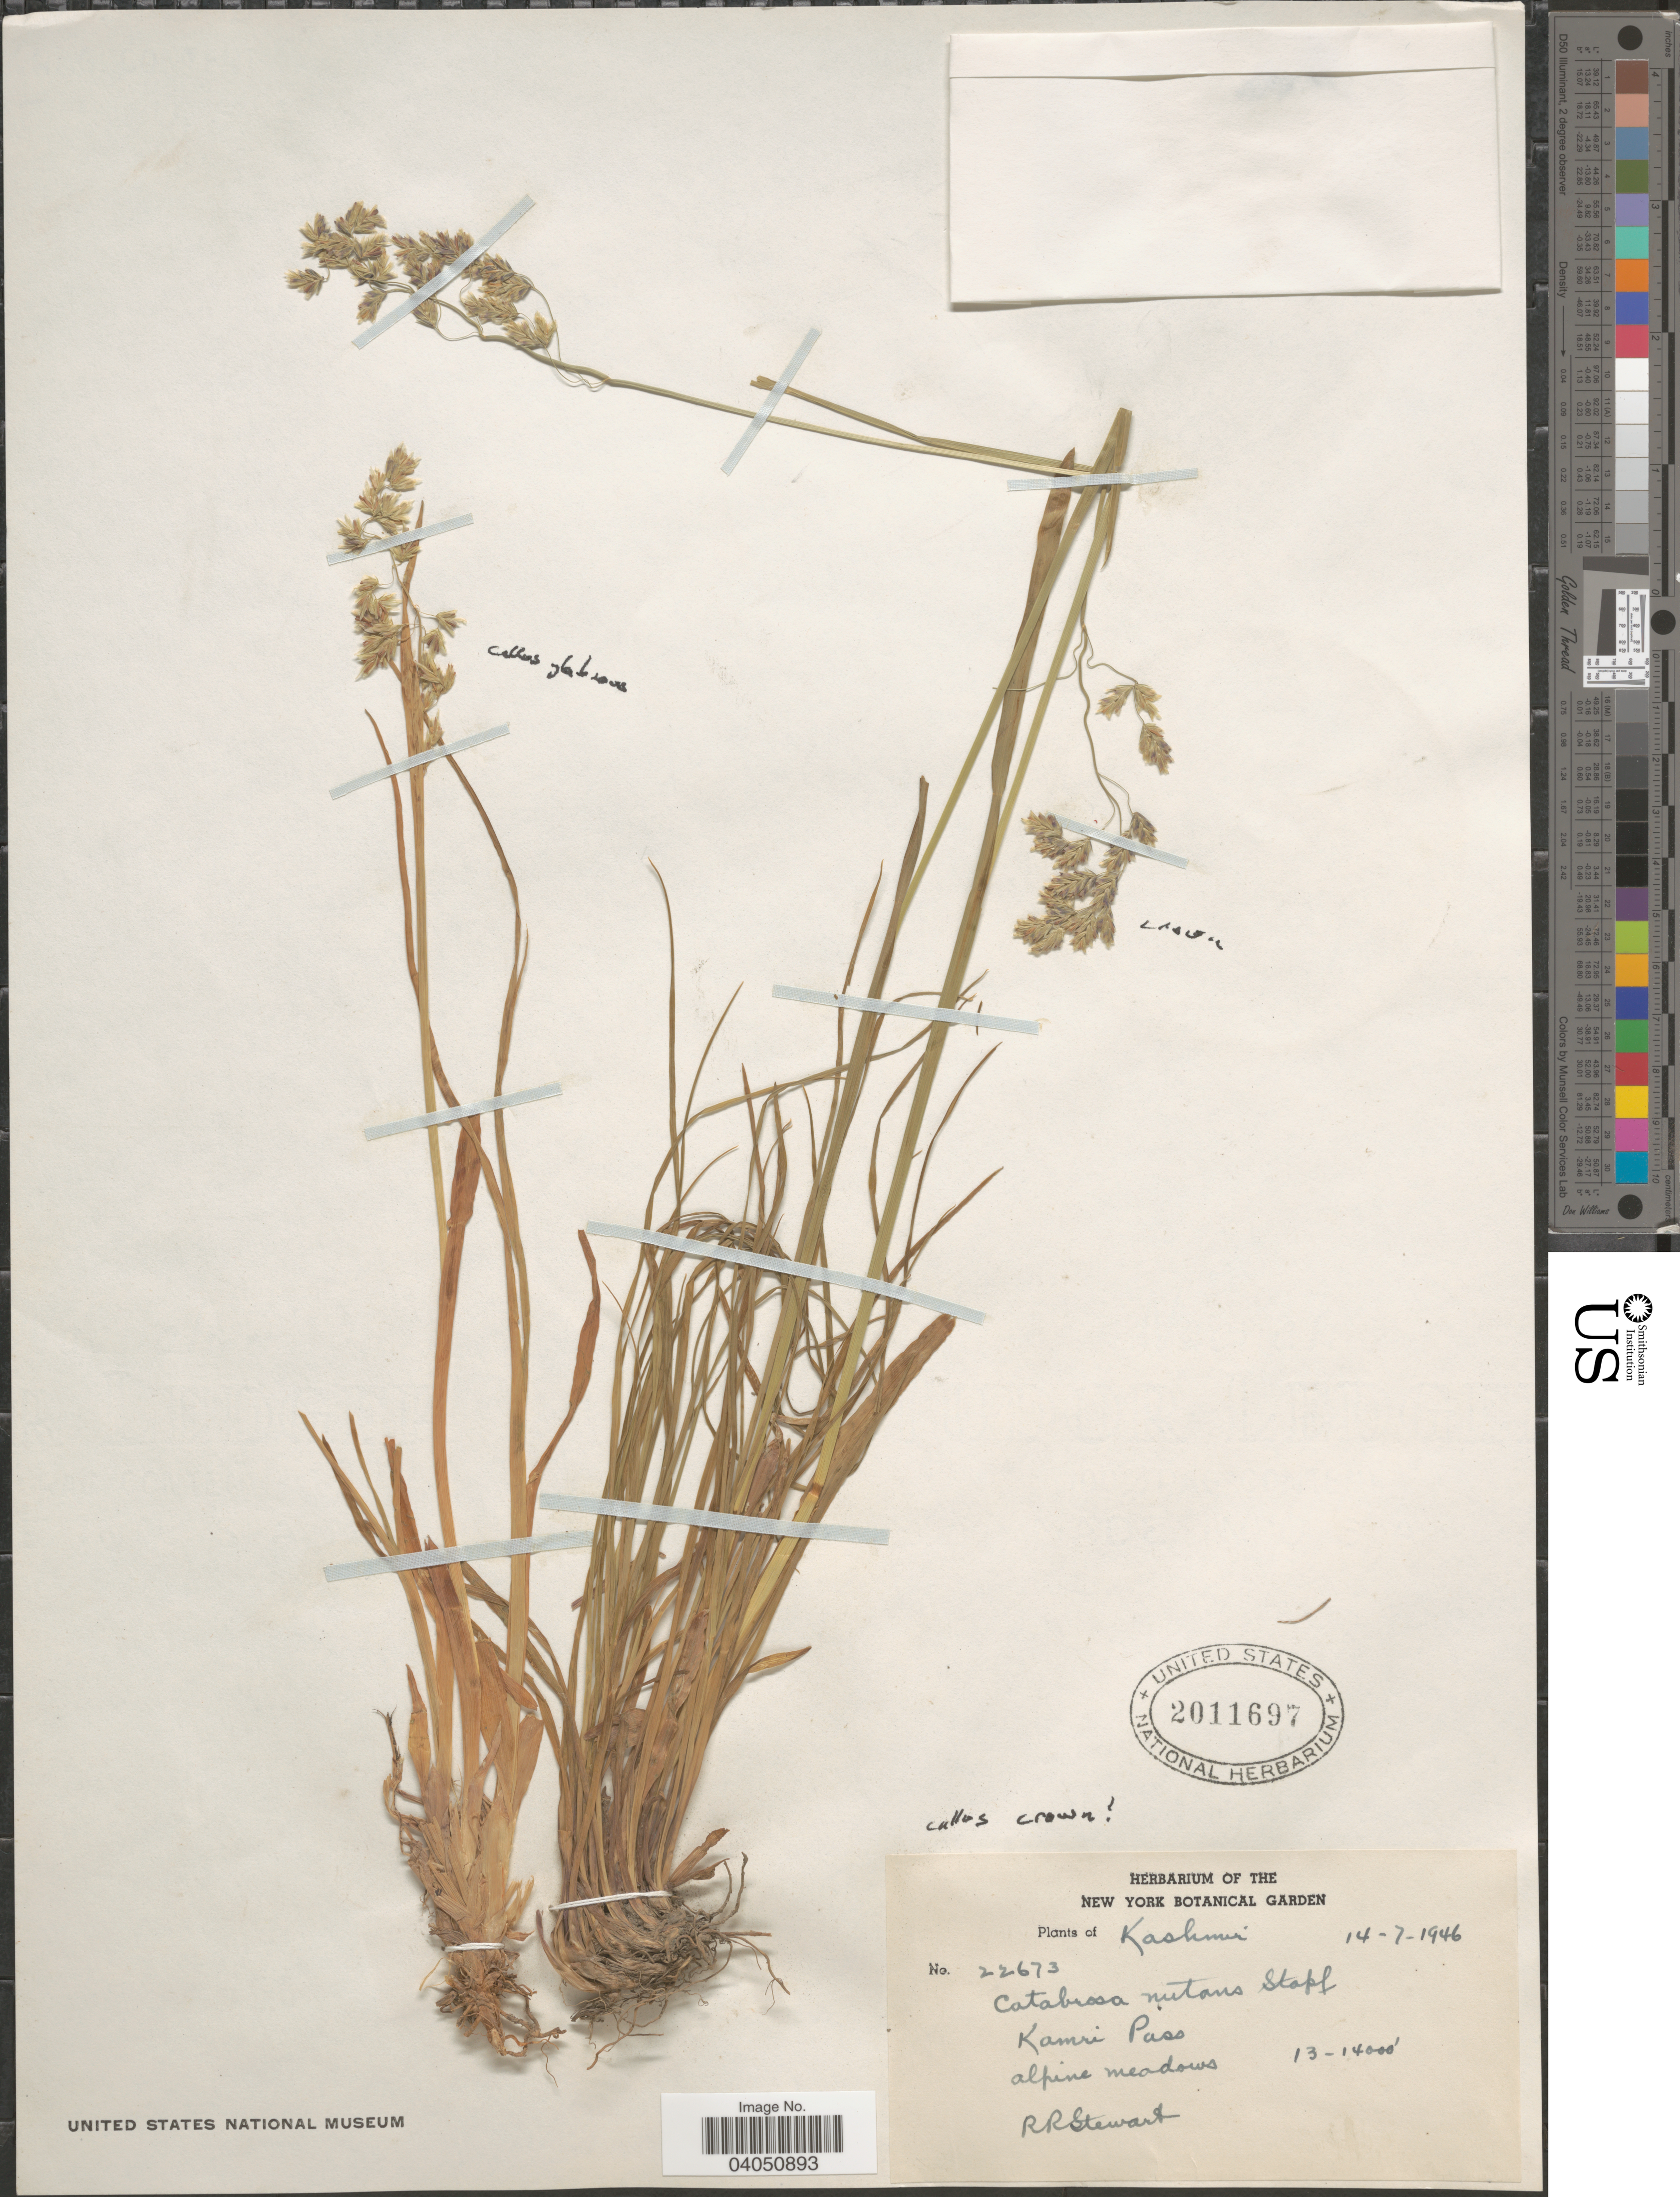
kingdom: Plantae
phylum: Tracheophyta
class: Liliopsida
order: Poales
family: Poaceae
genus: Hyalopoa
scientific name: Hyalopoa nutans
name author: (Griseb.) Tzvelev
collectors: R. Stewart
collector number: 22673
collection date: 1946-07-14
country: India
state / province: Jammu and Kashmir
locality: Kashmir. Kamri Pass.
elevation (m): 3962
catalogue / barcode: US 2011697